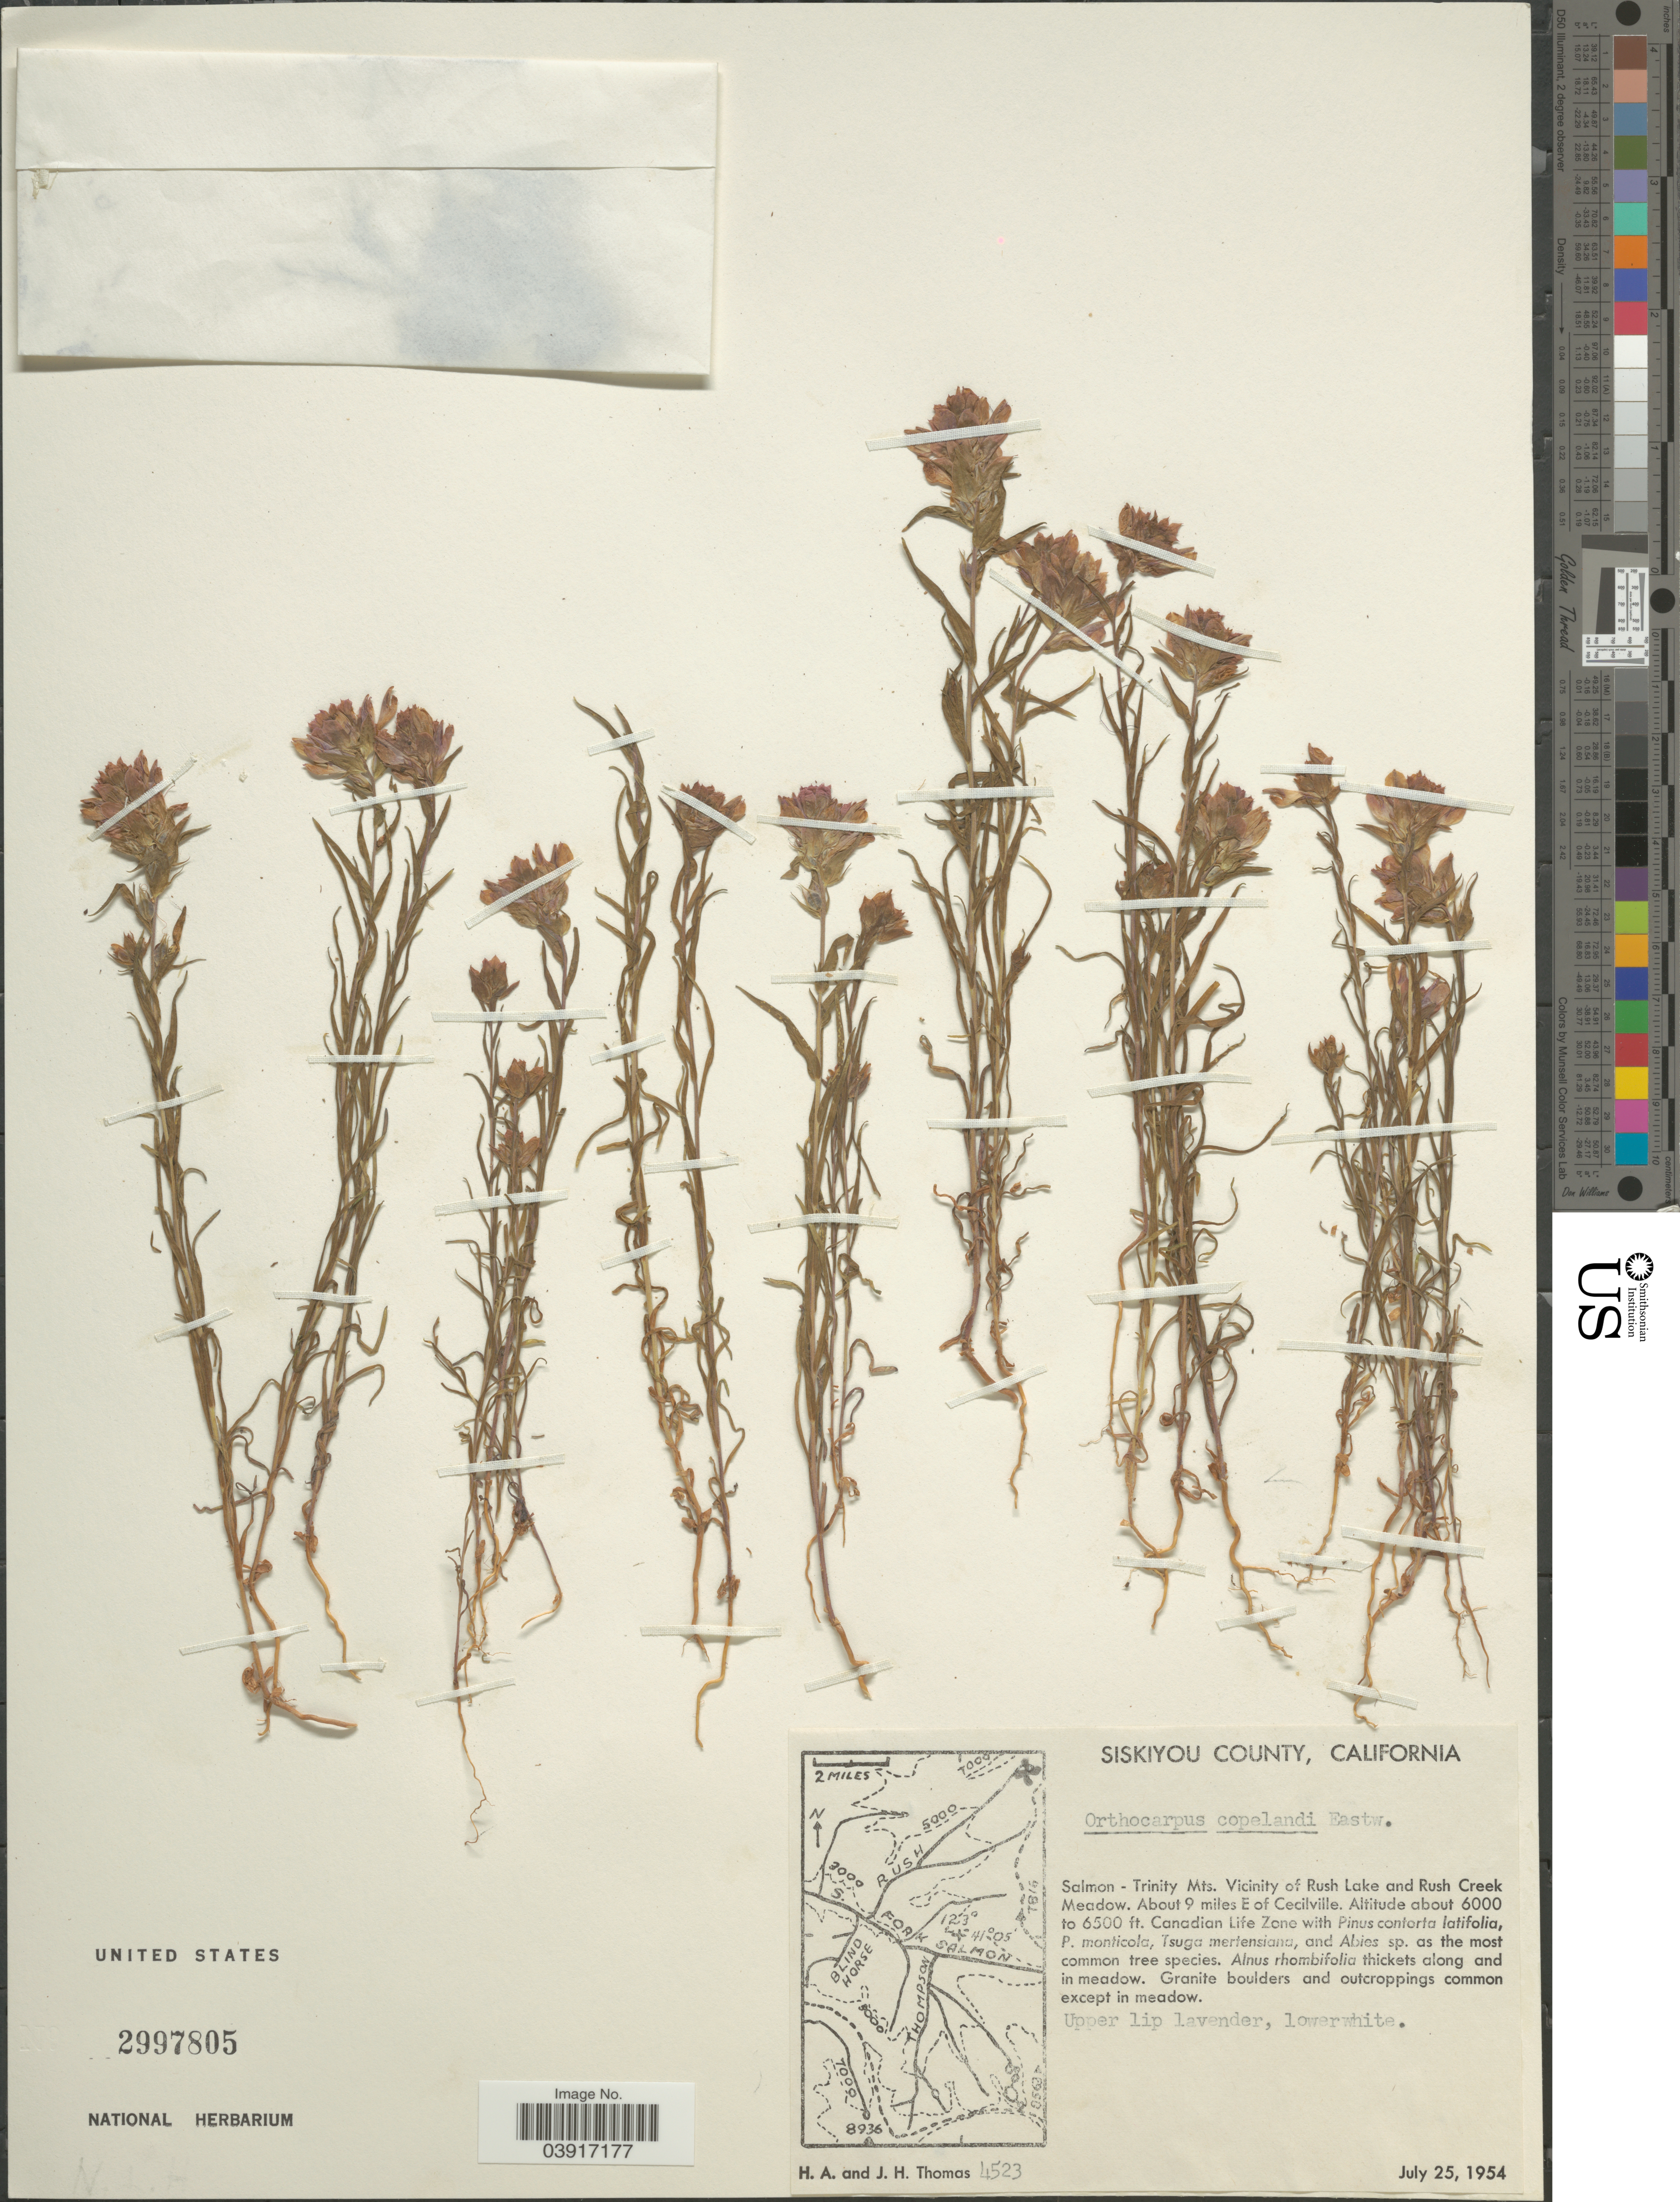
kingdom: Plantae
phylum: Tracheophyta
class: Magnoliopsida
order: Lamiales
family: Orobanchaceae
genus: Orthocarpus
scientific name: Orthocarpus copelandii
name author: Eastw.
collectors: H. Thomas & J. H. Thomas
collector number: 4523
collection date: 1954-07-25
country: United States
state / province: California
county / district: Siskiyou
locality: Siskiyou County. Salmon - Trinity Mts. Vicinity of Rush Lake and Rush Creek Meadow. About 9 miles E of Cecilville. Canadian Life Zone.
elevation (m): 1829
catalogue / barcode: US 2997805